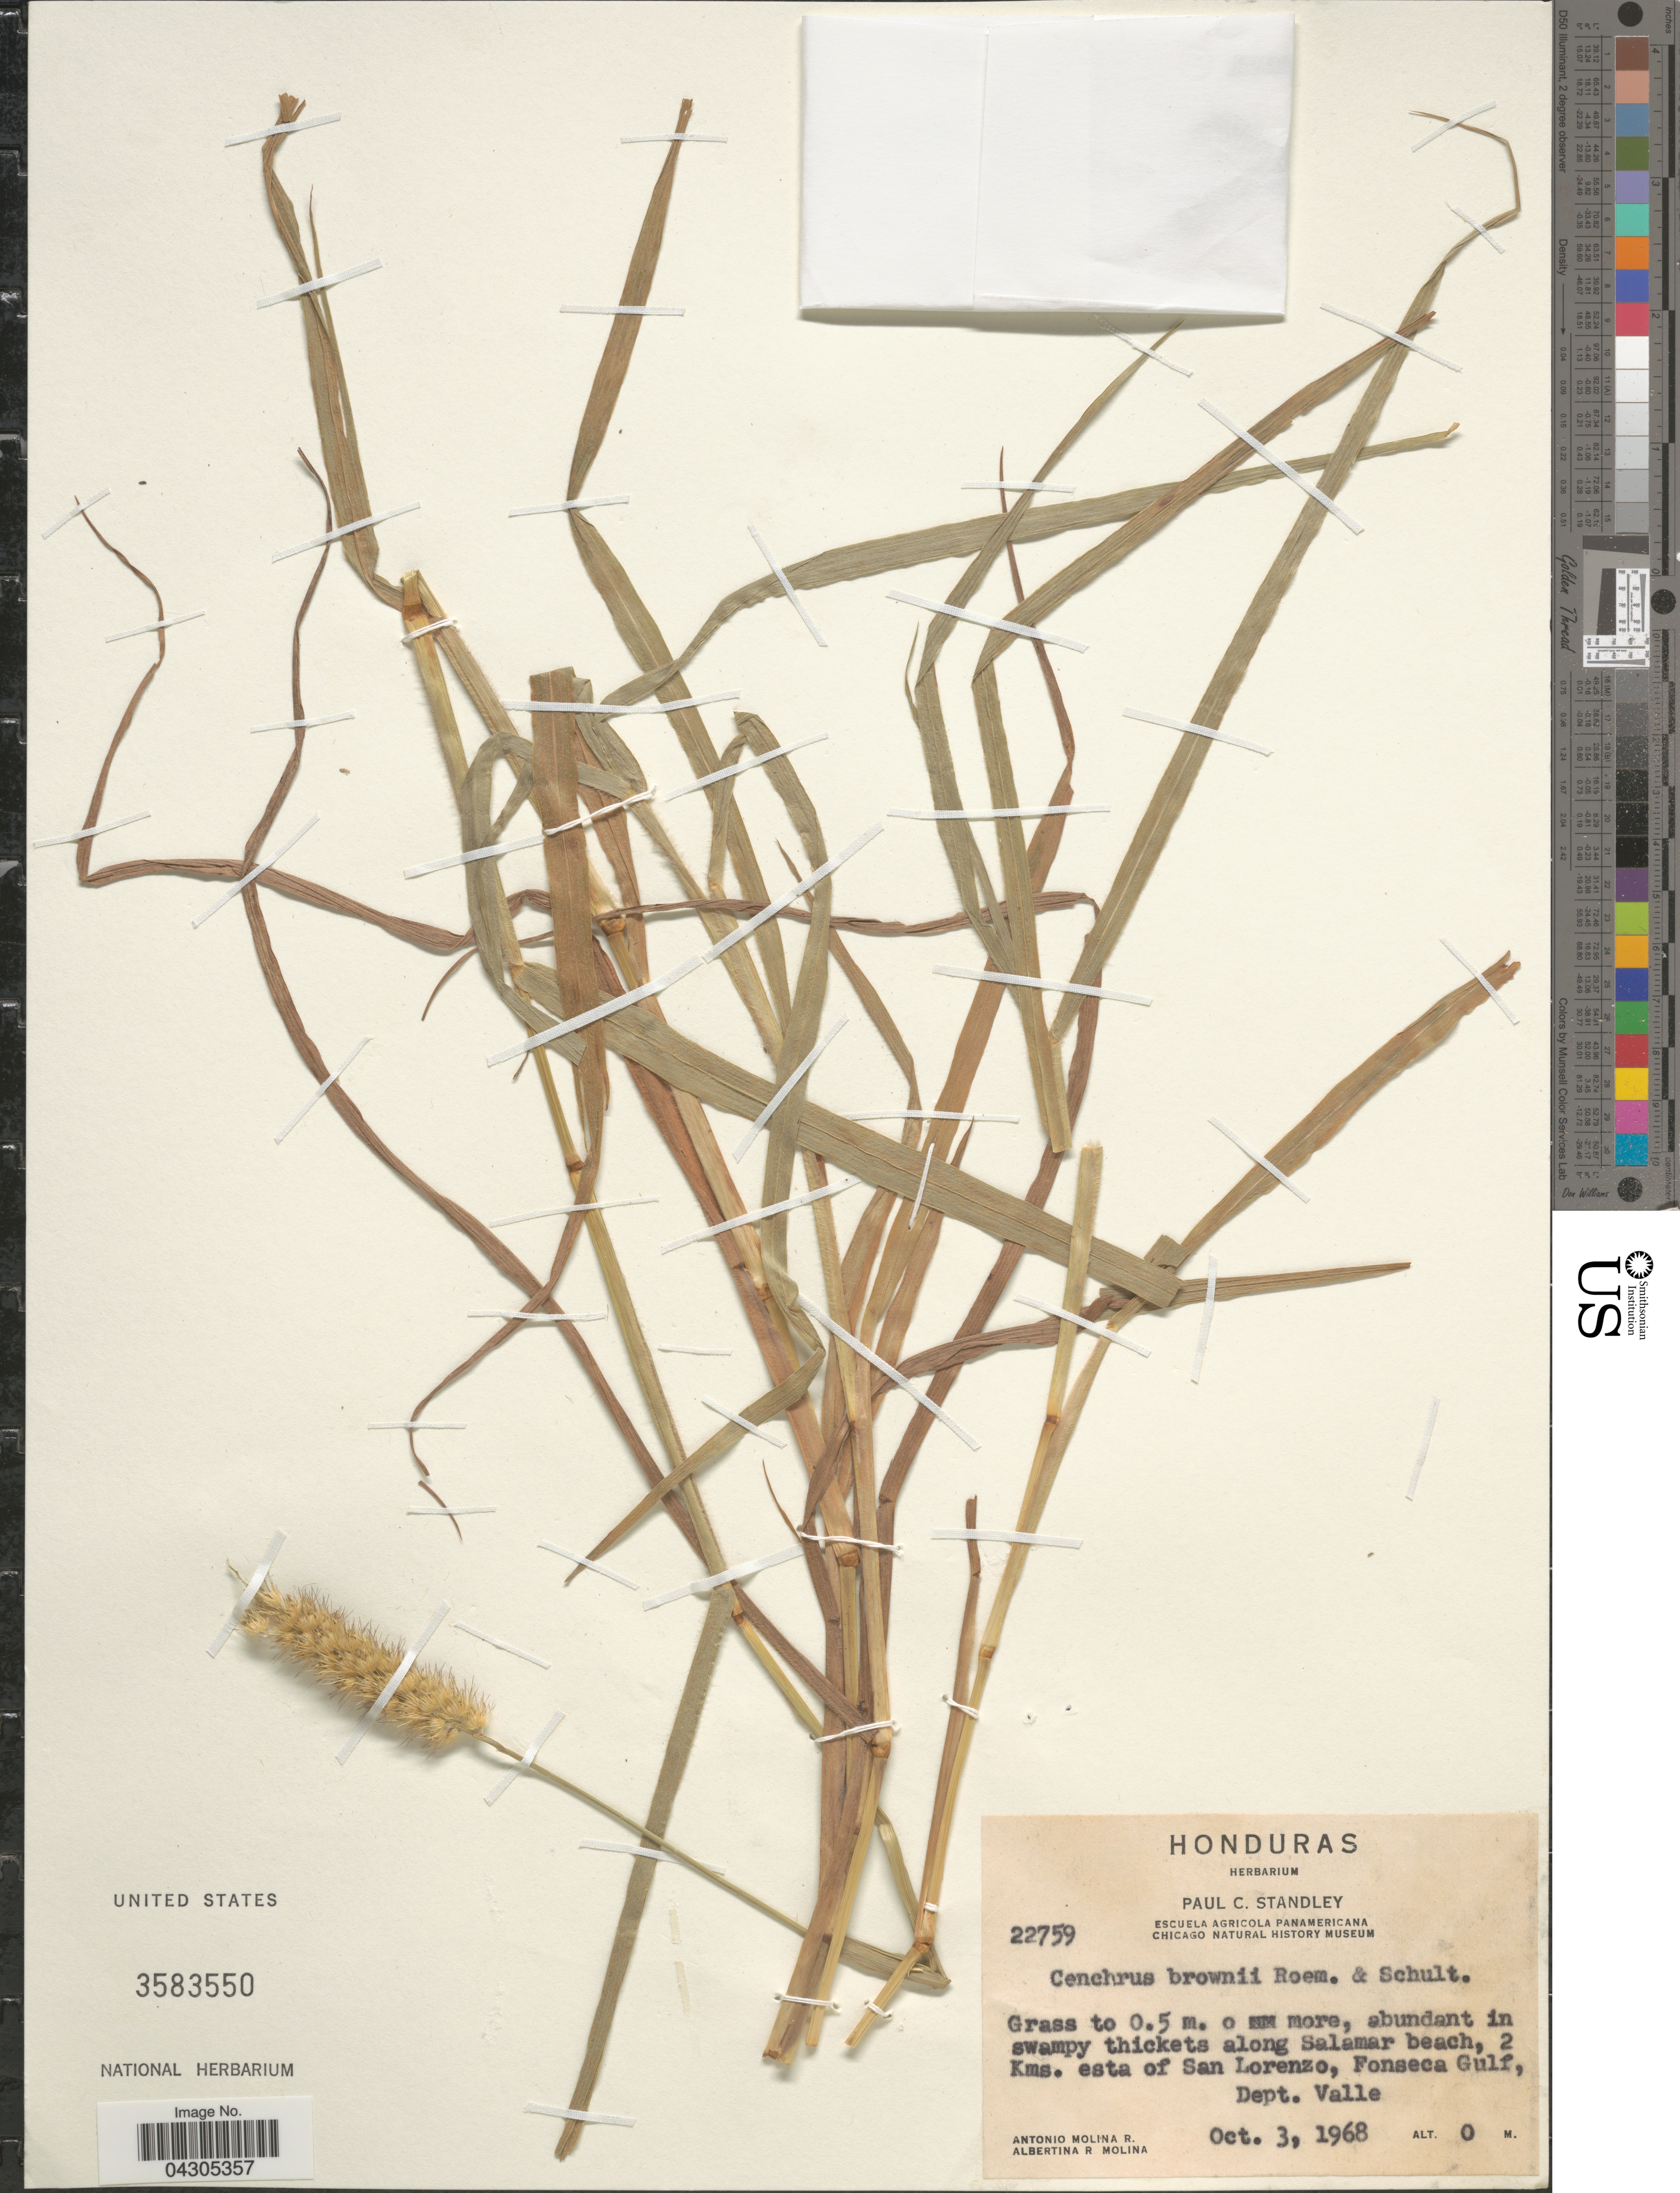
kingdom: Plantae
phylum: Tracheophyta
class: Liliopsida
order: Poales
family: Poaceae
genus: Cenchrus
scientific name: Cenchrus brownii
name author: Roem. & Schult.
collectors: A. Molina R. & A. R. Molina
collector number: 22759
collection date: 1968-10-03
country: Honduras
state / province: Valle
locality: Abundant in swampy thickets along Salamar beach, 2 Kms. esta of San Lorenzo, Fonseca Gulf, Dept. Valle.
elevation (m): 0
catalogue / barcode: US 3583550